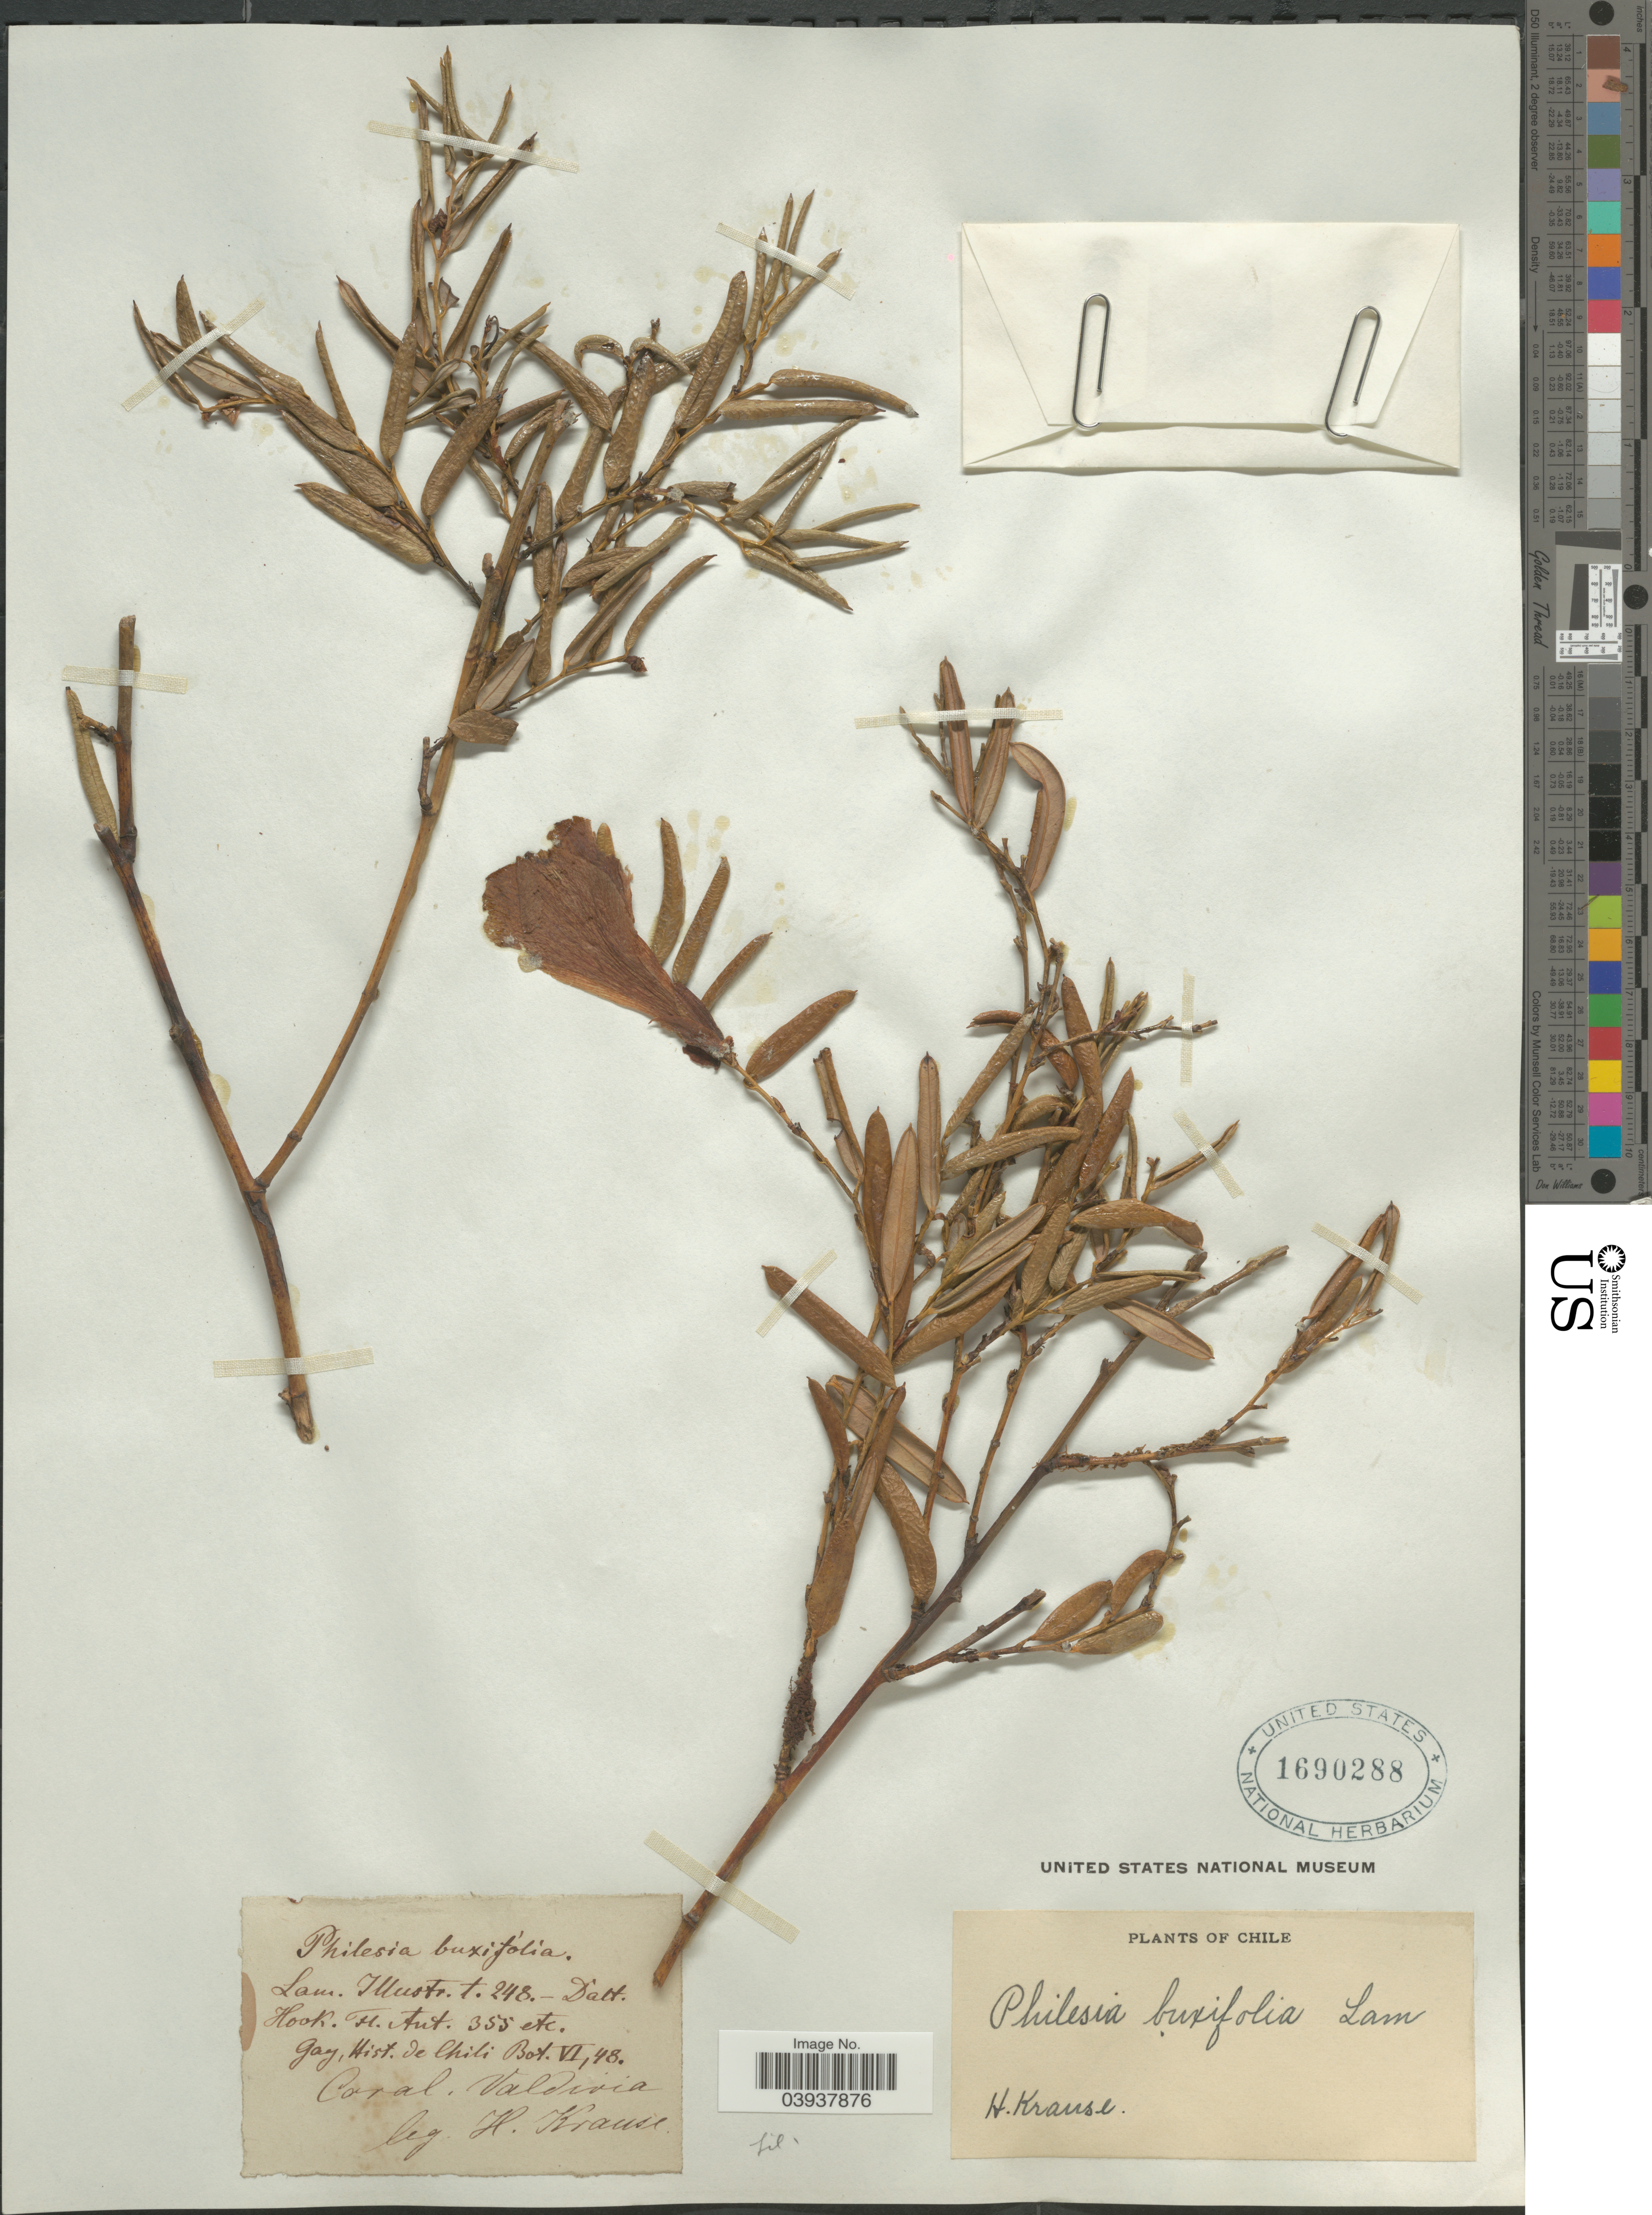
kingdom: Plantae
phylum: Tracheophyta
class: Liliopsida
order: Liliales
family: Philesiaceae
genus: Philesia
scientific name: Philesia buxifolia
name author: Poir.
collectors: H. Krause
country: Chile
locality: Coral. Valdivia.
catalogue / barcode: US 1690288